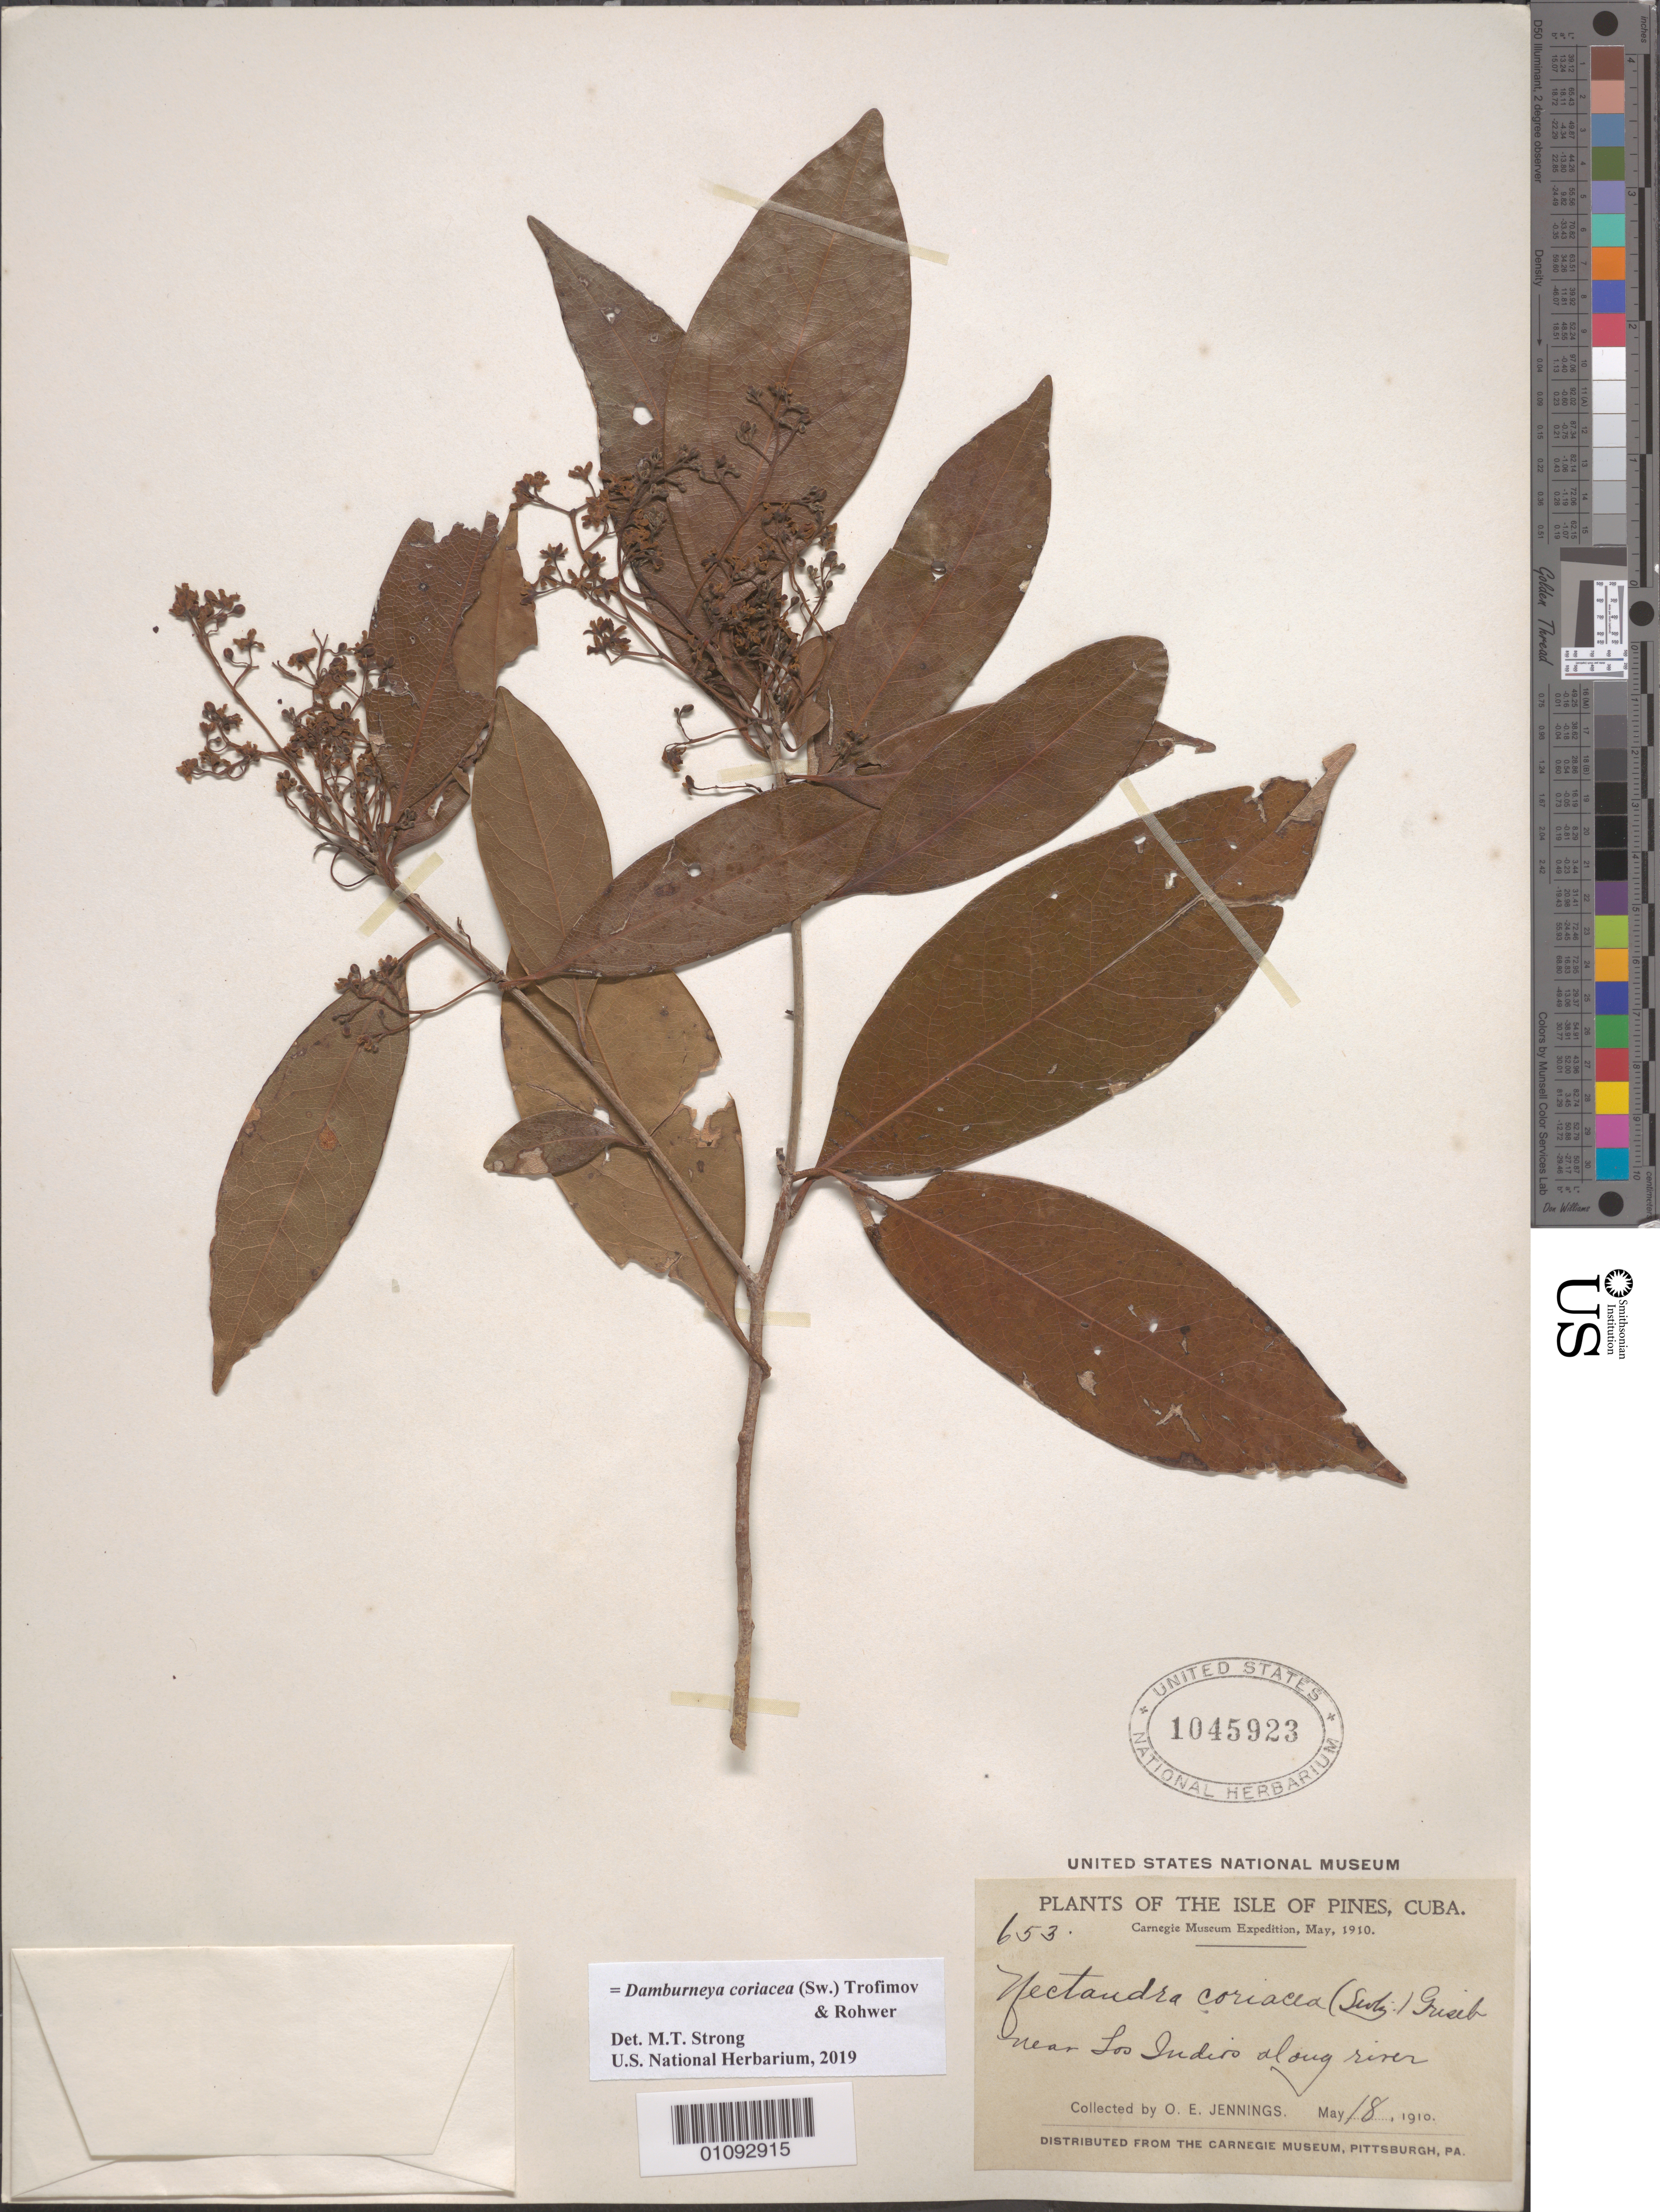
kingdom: Plantae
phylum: Tracheophyta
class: Magnoliopsida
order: Laurales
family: Lauraceae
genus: Damburneya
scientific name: Damburneya coriacea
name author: (Sw.) Trofimov & Rohwer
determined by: Strong, M. T., (US), Smithsonian Institution - National Museum of Natural History (UNITED STATES)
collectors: O. E. Jennings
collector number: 653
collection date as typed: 18 May 1910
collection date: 1910-05-18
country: Cuba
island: Cuba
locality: Near Los Judiro along river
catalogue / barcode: US 1045923